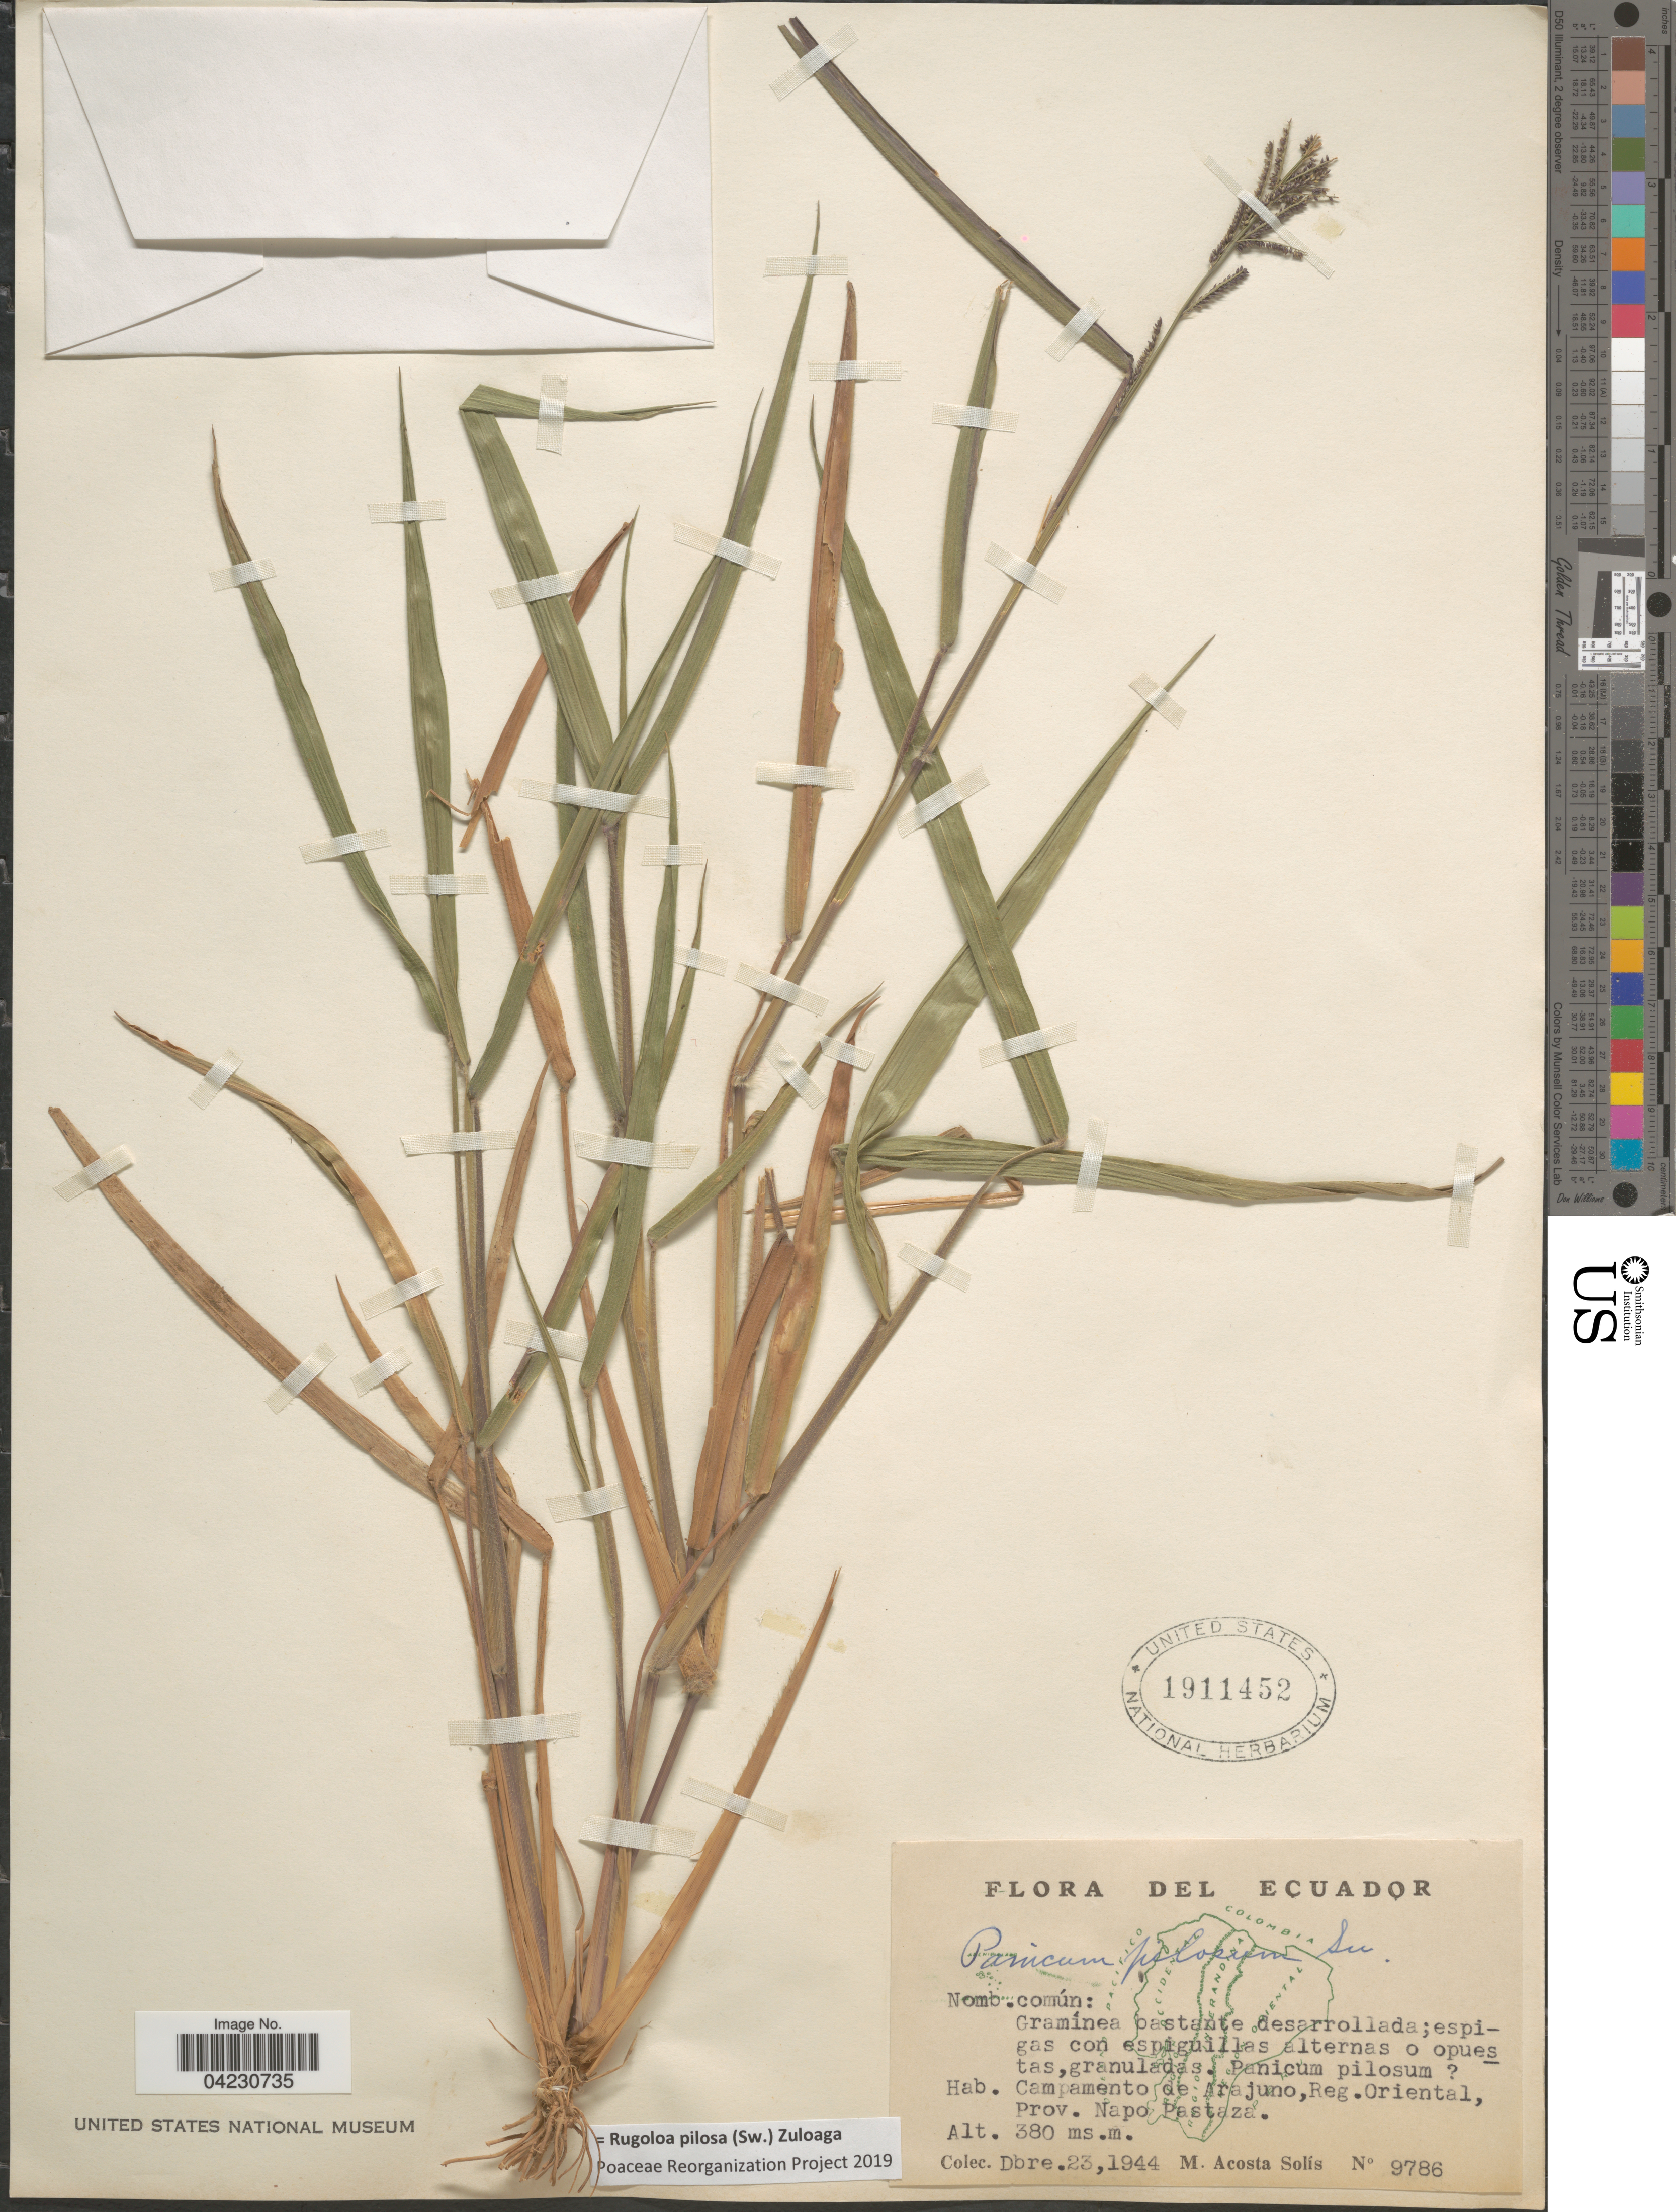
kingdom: Plantae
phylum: Tracheophyta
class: Liliopsida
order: Poales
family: Poaceae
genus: Rugoloa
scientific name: Rugoloa pilosa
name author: (Sw.) Zuloaga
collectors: M. Acosta Solis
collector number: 9786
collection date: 1944-12-23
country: Ecuador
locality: Campamento de Arajuno,Reg.Oriental, Prov. Napo Pastaza.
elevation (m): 380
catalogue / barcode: US 1911452